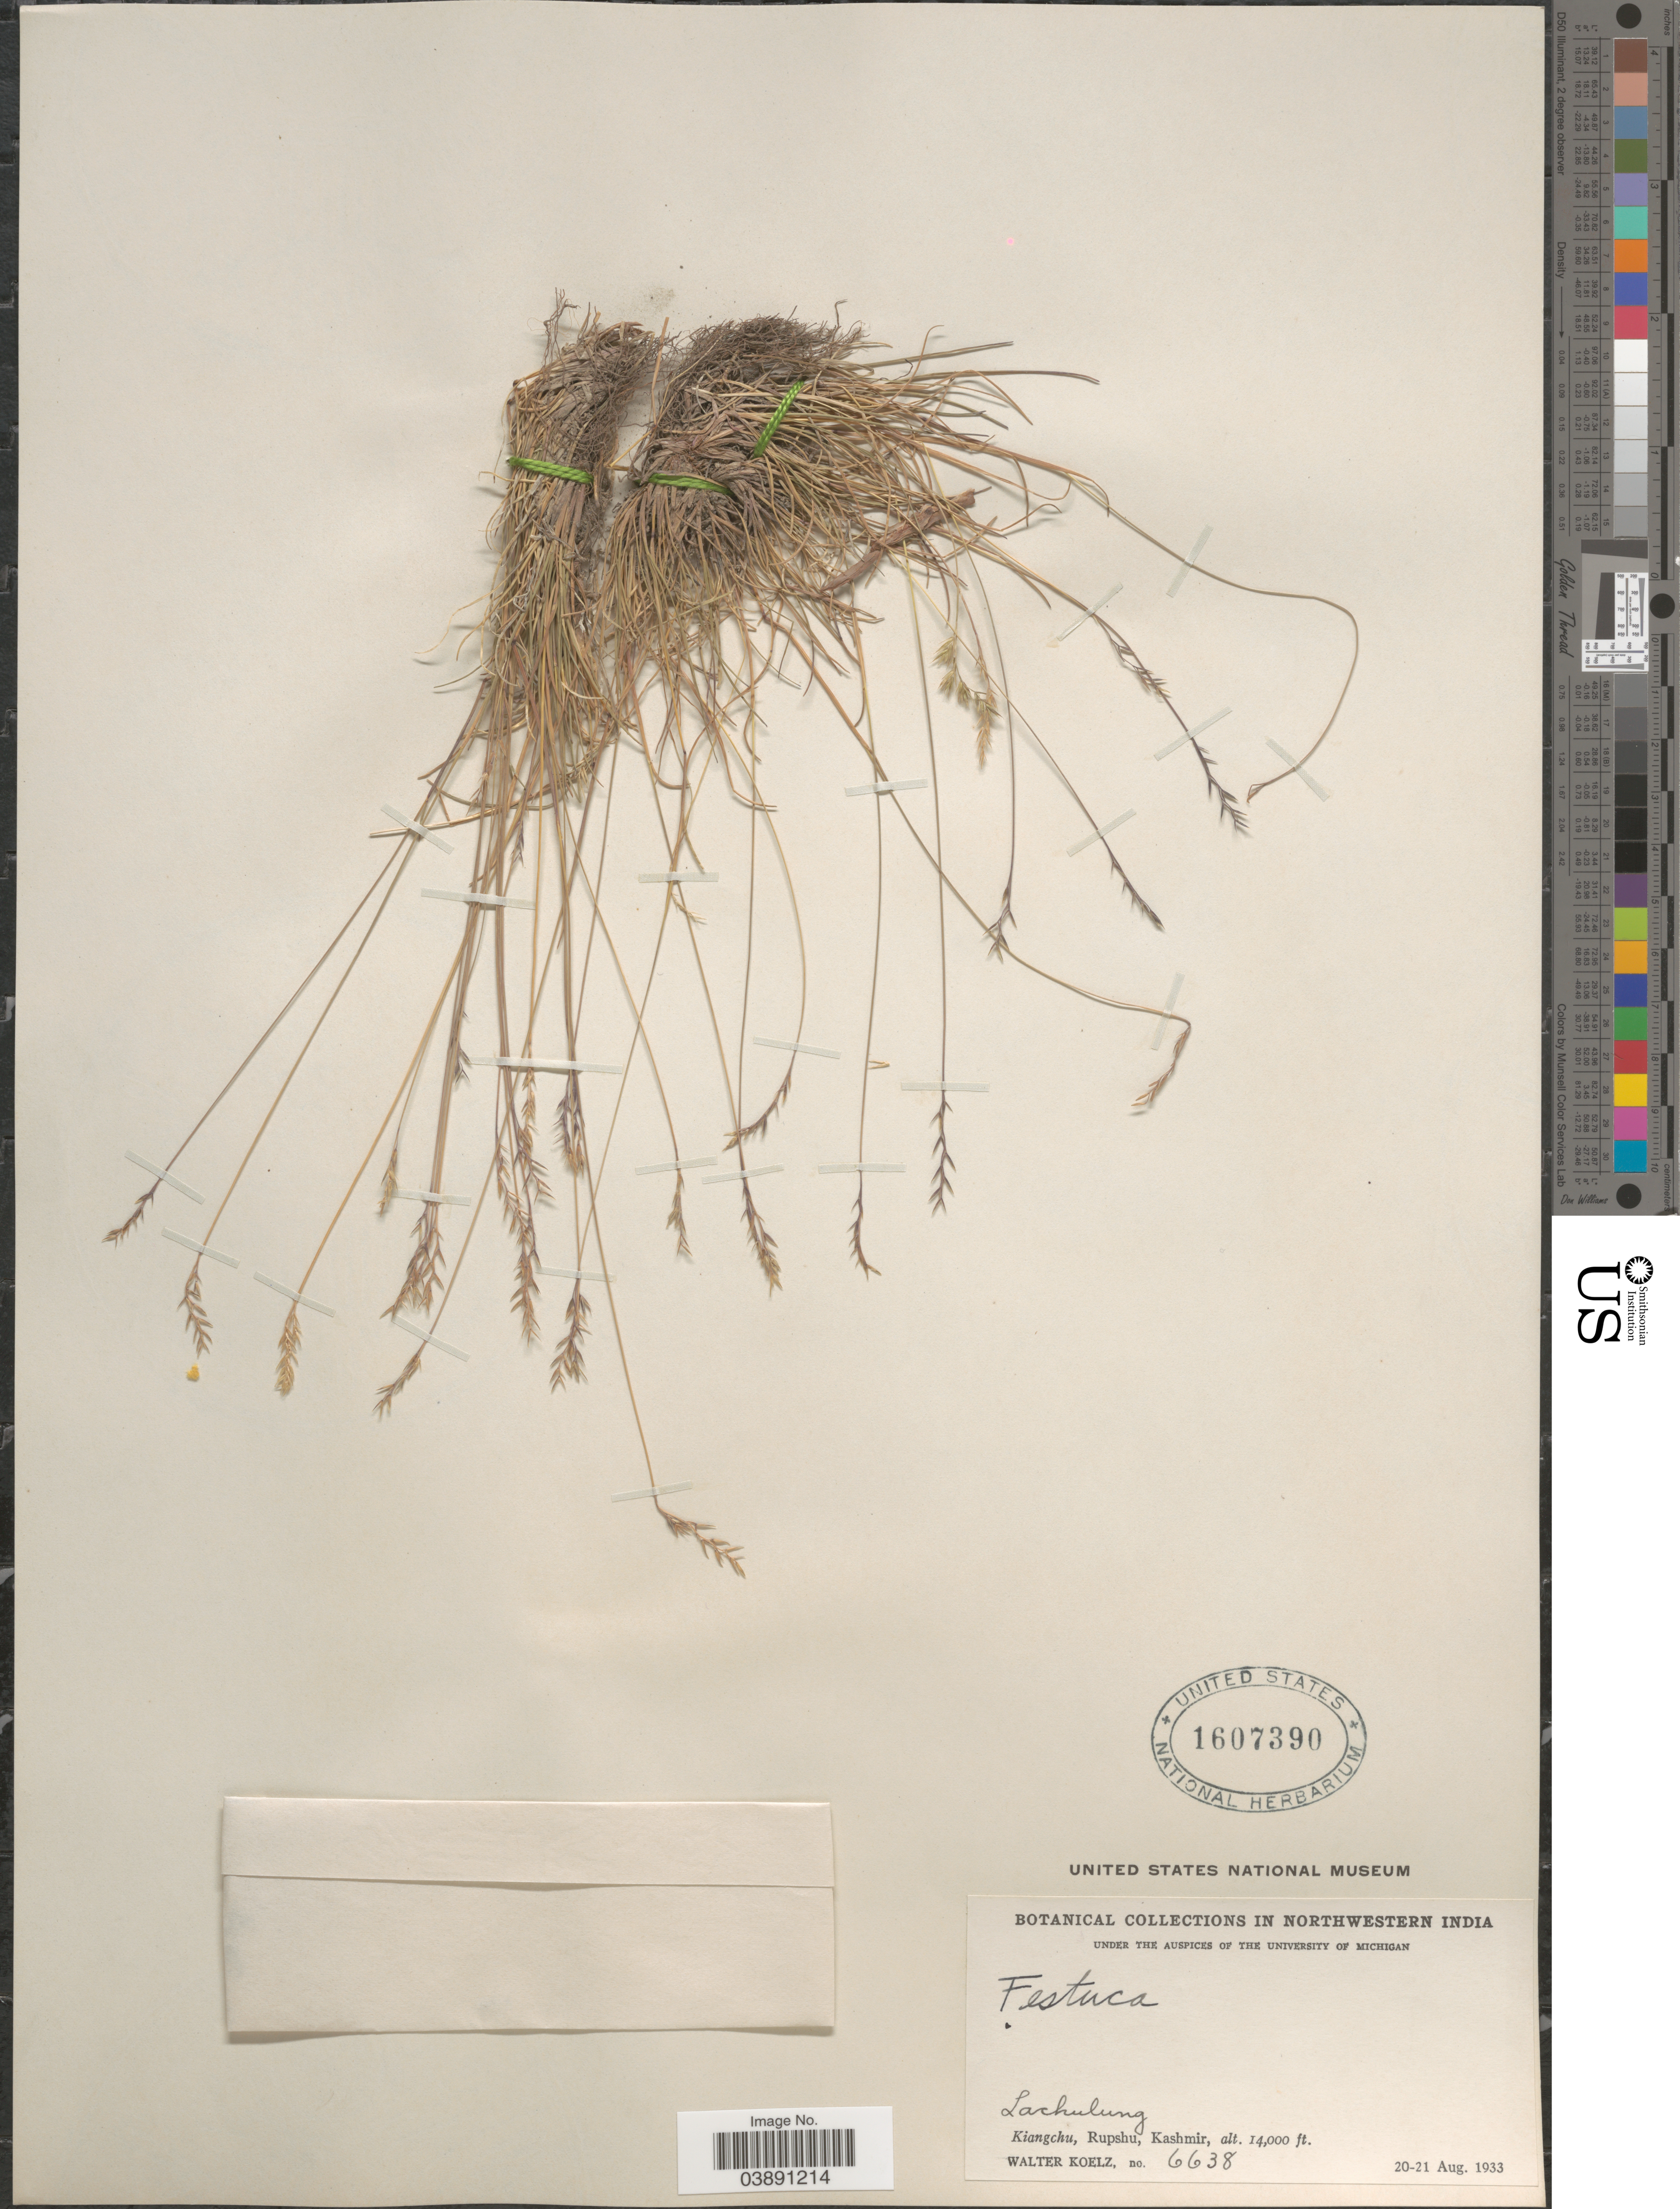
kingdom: Plantae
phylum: Tracheophyta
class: Liliopsida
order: Poales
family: Poaceae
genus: Festuca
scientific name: Festuca valesiaca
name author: Schleich. ex Gaudin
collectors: W. N. Koelz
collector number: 6638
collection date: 1933-08-20/1933-08-21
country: India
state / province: Jammu and Kashmir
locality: In Northwestern India. Lachulung. Kiangchu, Rupshu, Kashmir.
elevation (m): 4267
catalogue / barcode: US 1607390